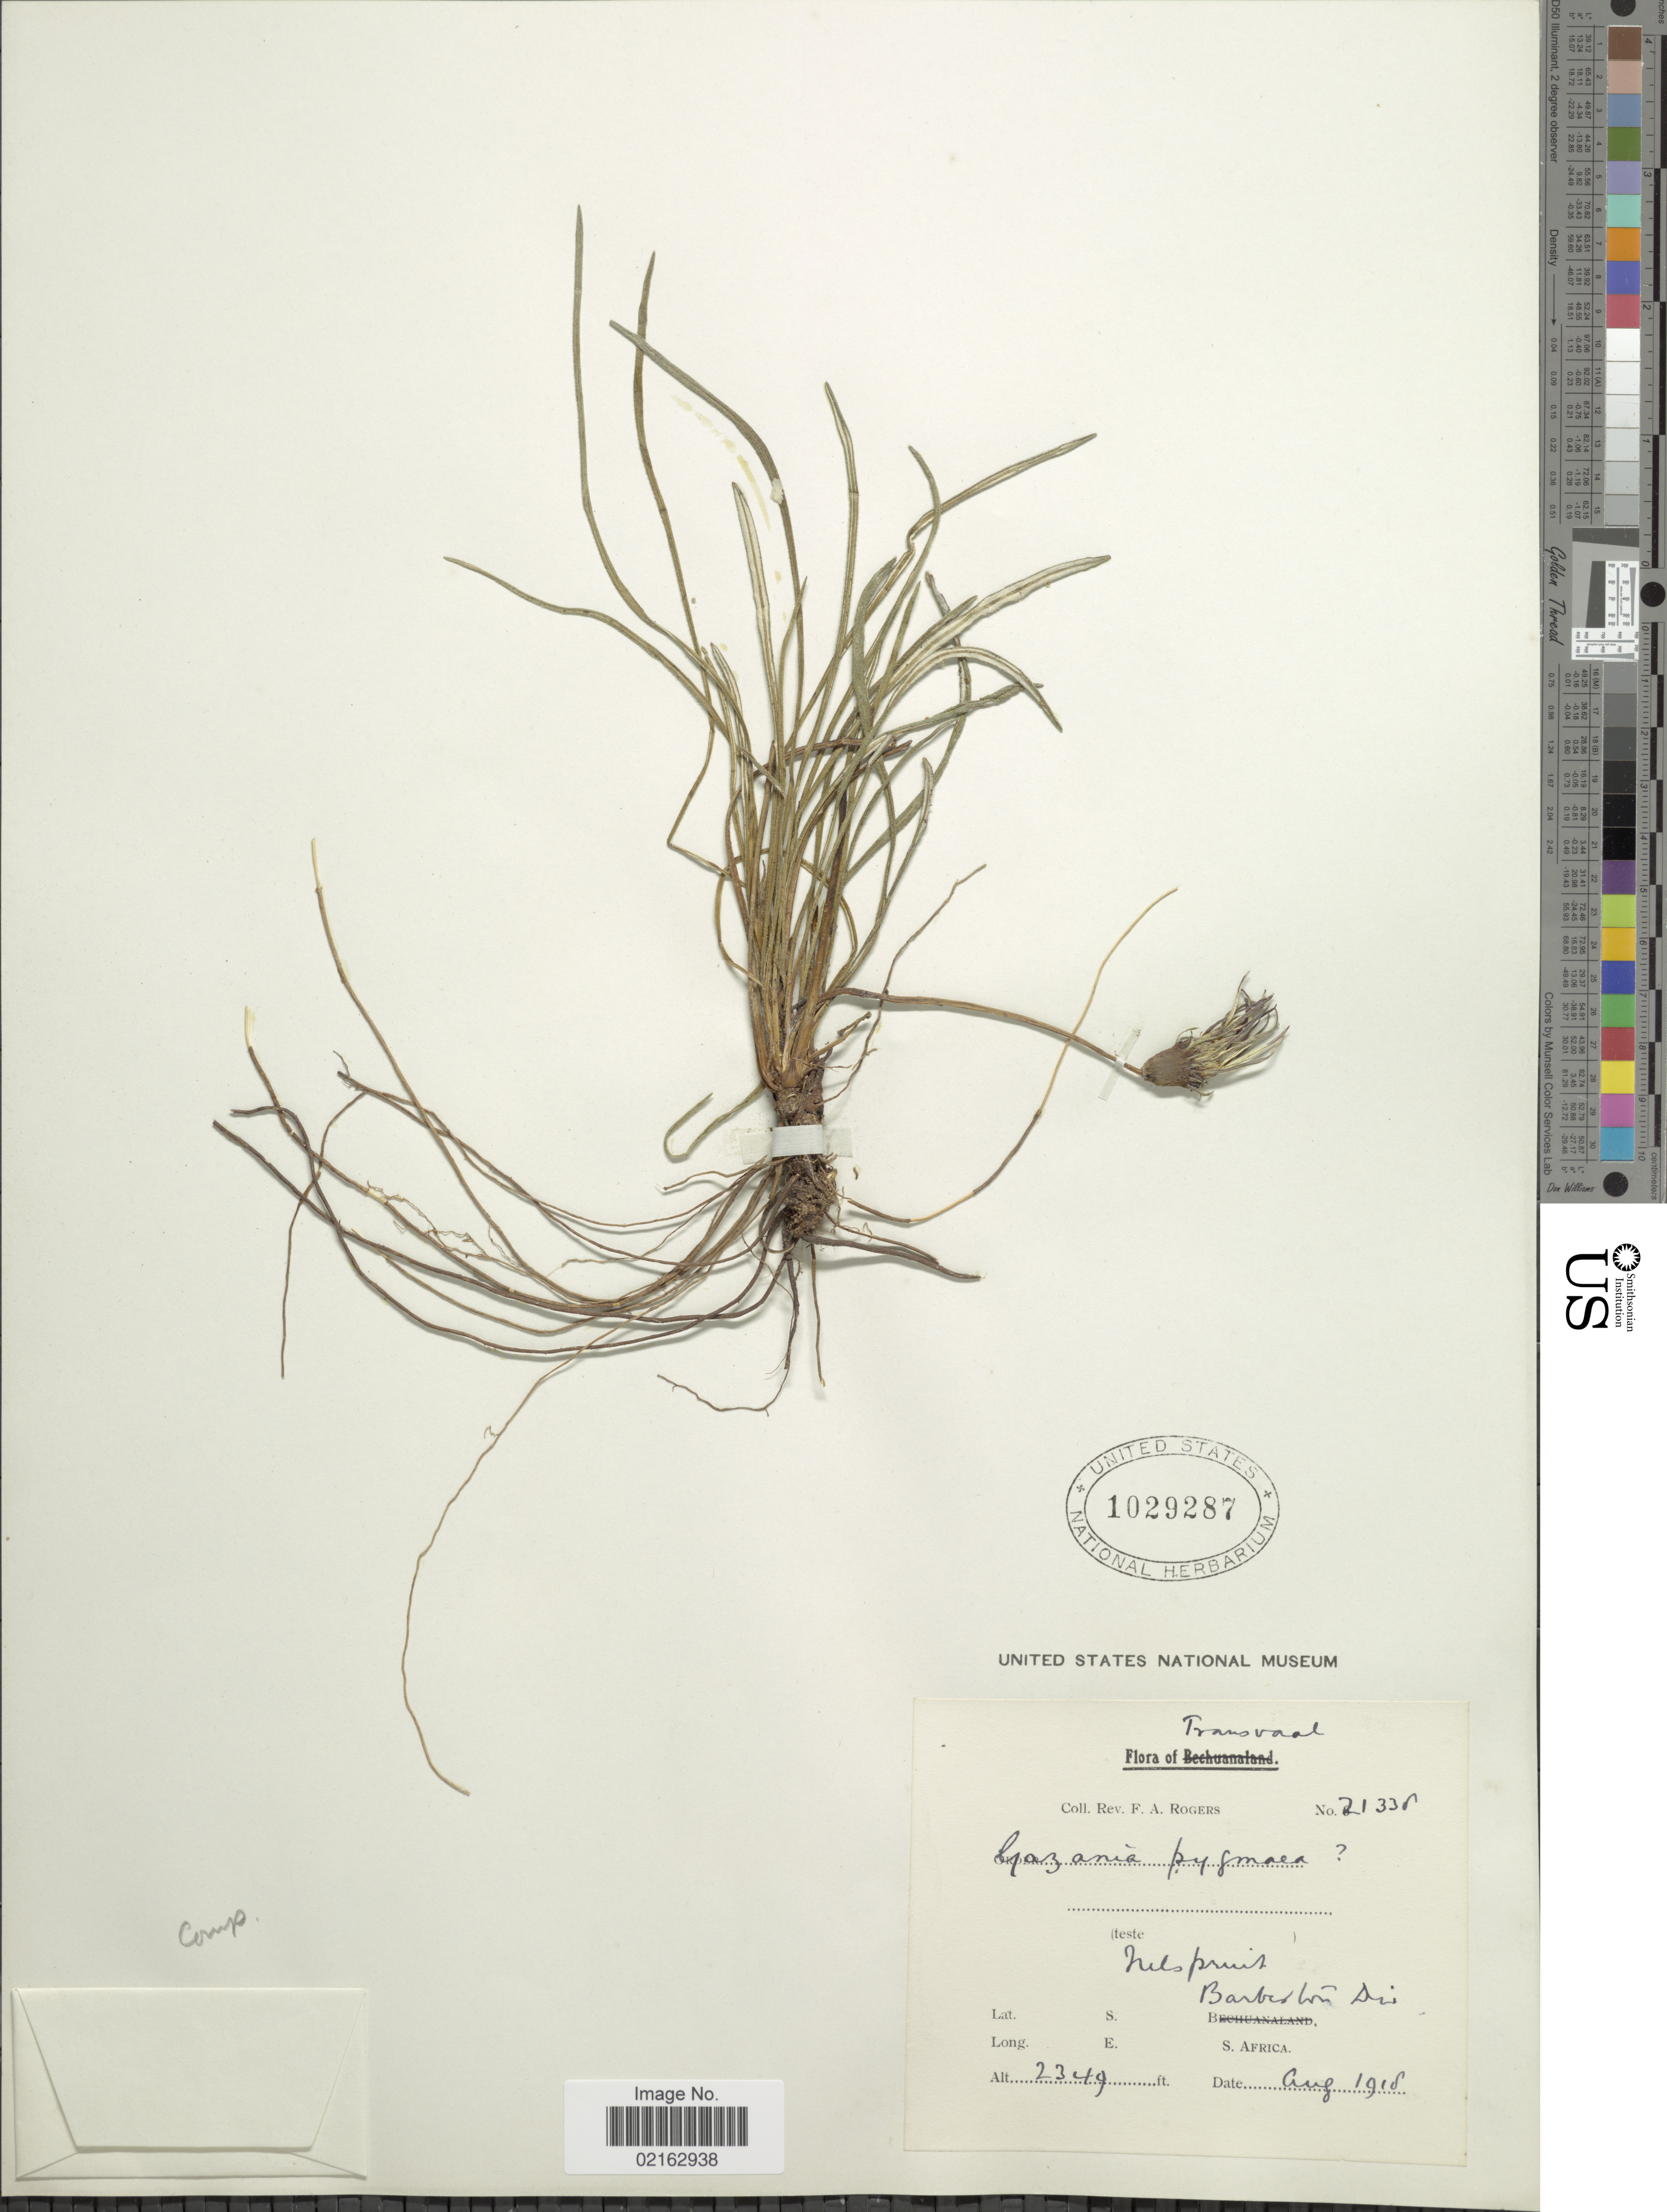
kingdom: Plantae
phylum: Tracheophyta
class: Magnoliopsida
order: Asterales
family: Asteraceae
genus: Gazania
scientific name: Gazania krebsiana subsp. serrulata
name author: (DC.) Roessler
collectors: F. A. Rogers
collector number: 21338*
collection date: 1918-08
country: South Africa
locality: Transvaal. Mts. pruit, Barberton Div. S. Africa.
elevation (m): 716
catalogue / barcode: US 1029287